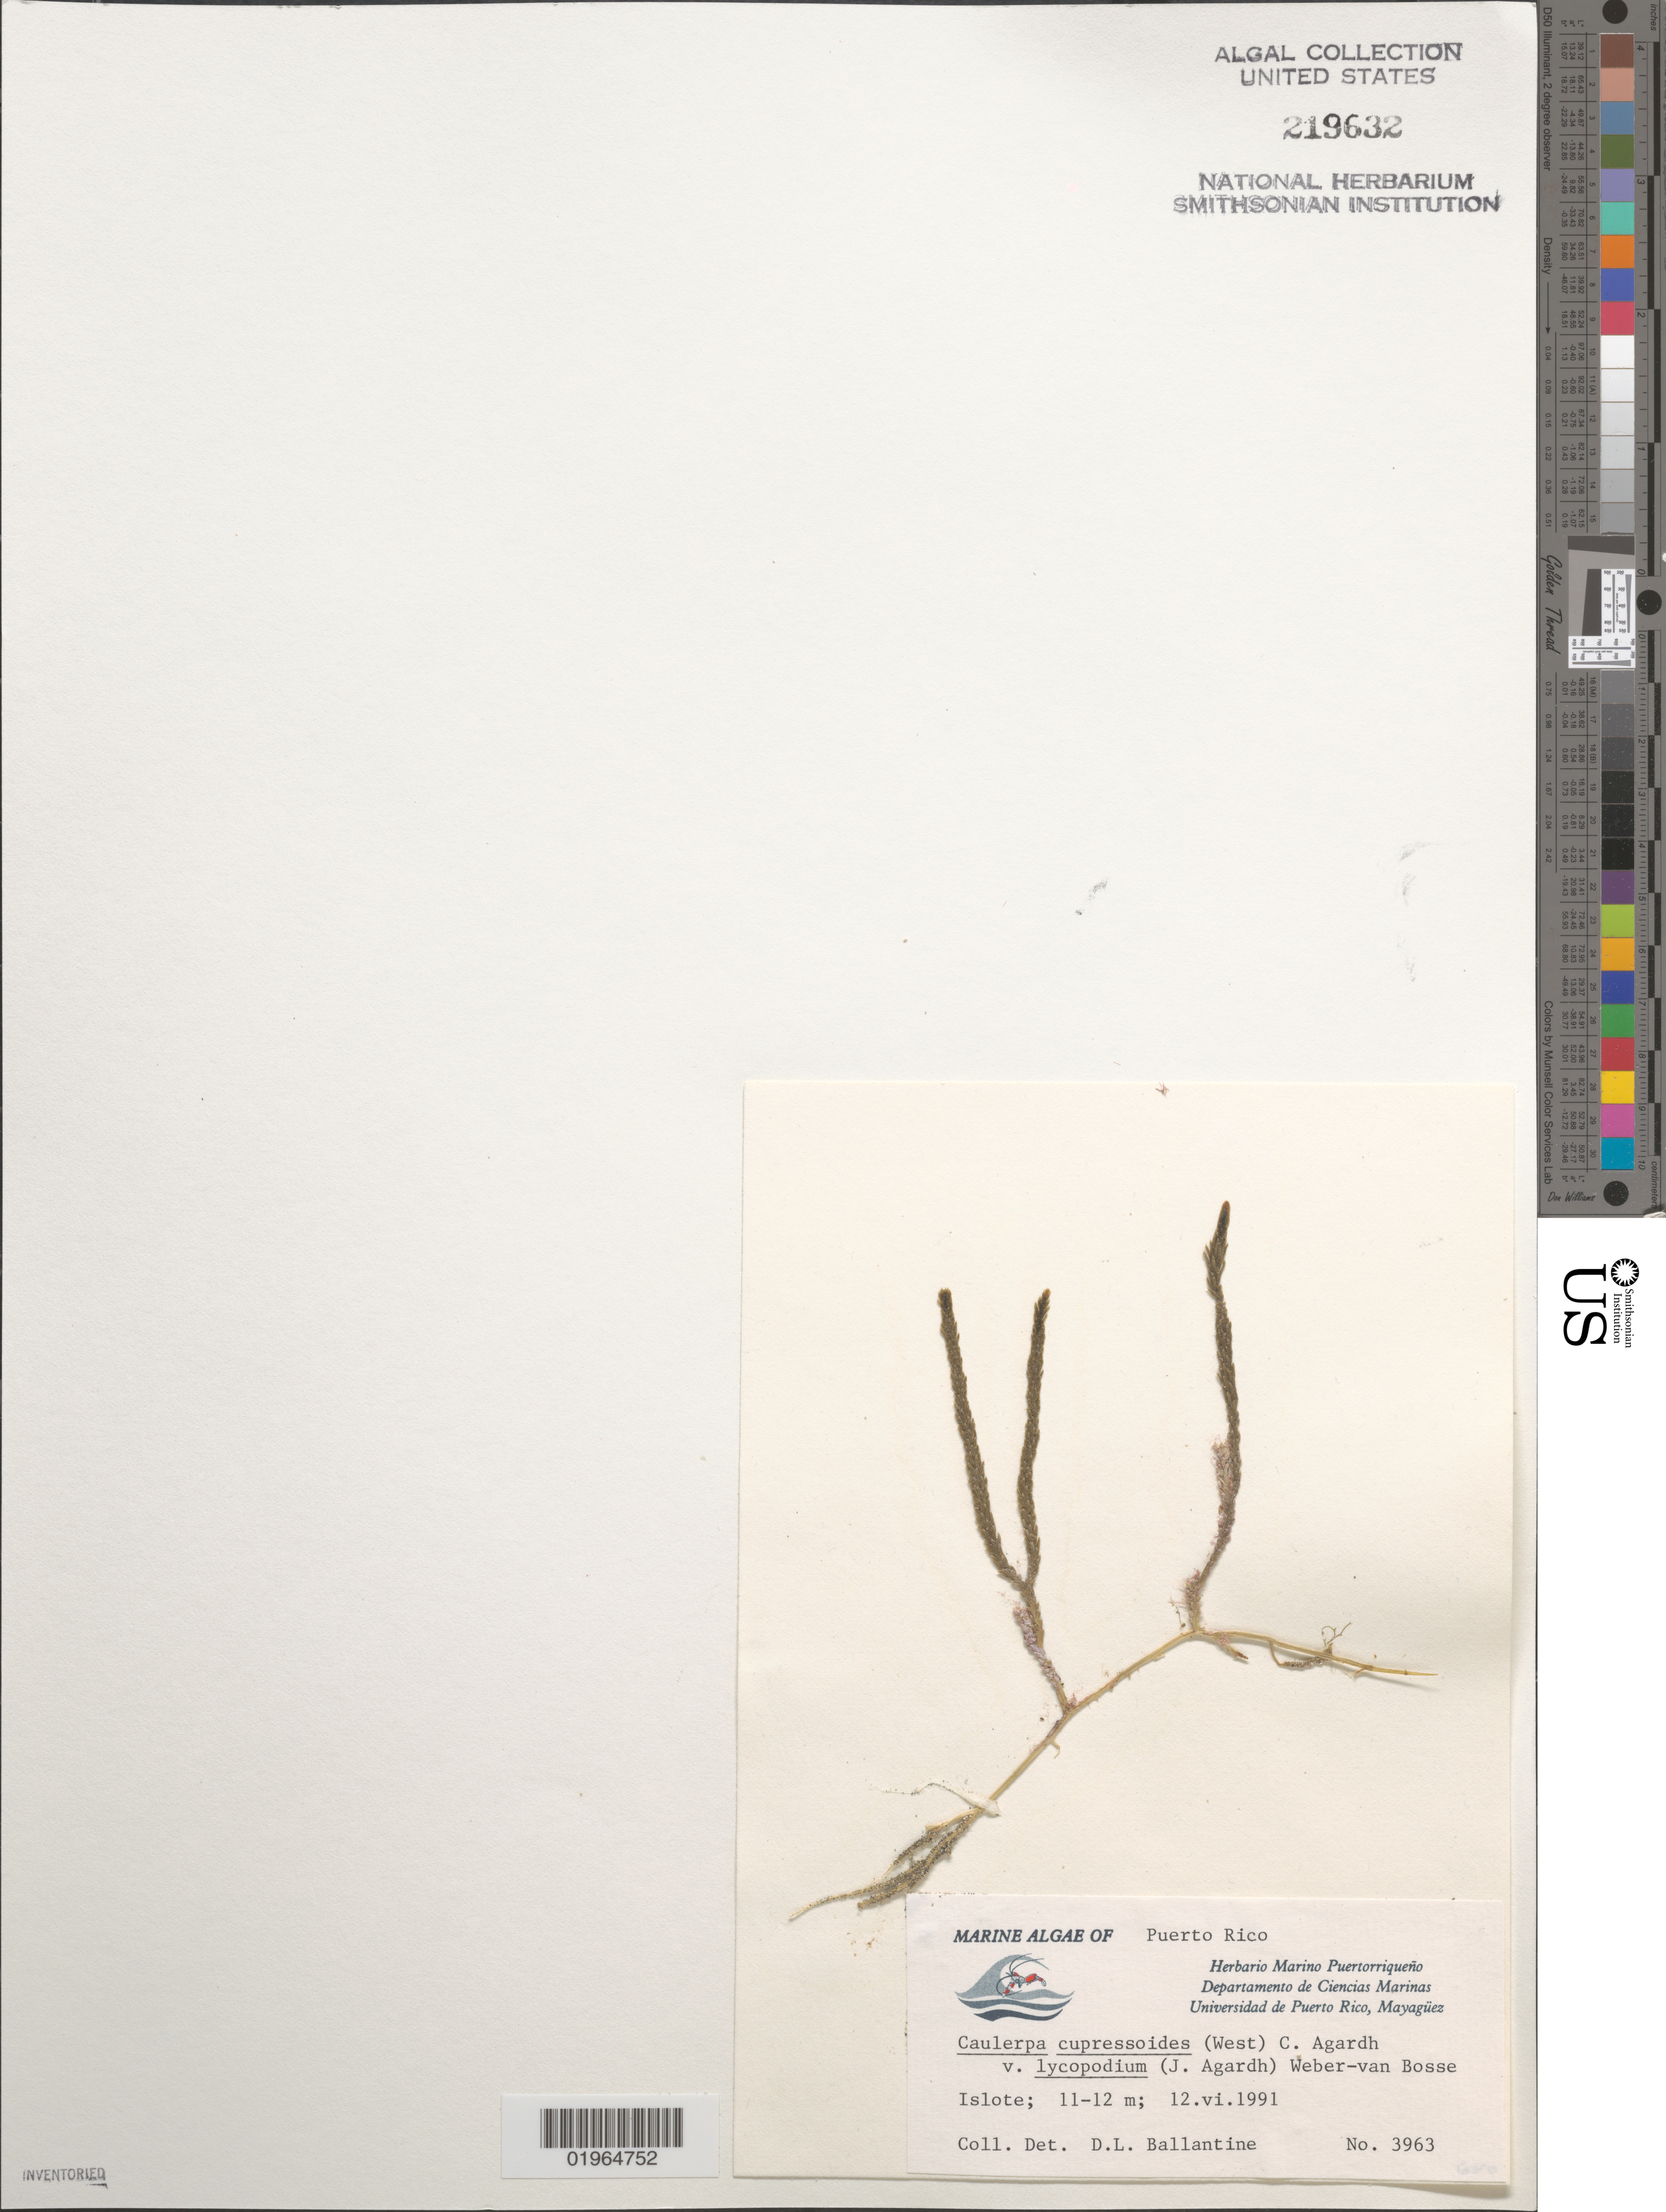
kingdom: Plantae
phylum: Chlorophyta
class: Ulvophyceae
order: Bryopsidales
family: Caulerpaceae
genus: Caulerpa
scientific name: Caulerpa cupressoides var. lycopodium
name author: Weber Bosse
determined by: Ballantine, D. L.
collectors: D.L. Ballantine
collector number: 3963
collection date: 1991-06-12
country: Puerto Rico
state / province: Arecibo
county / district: Islote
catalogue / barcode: US 219632